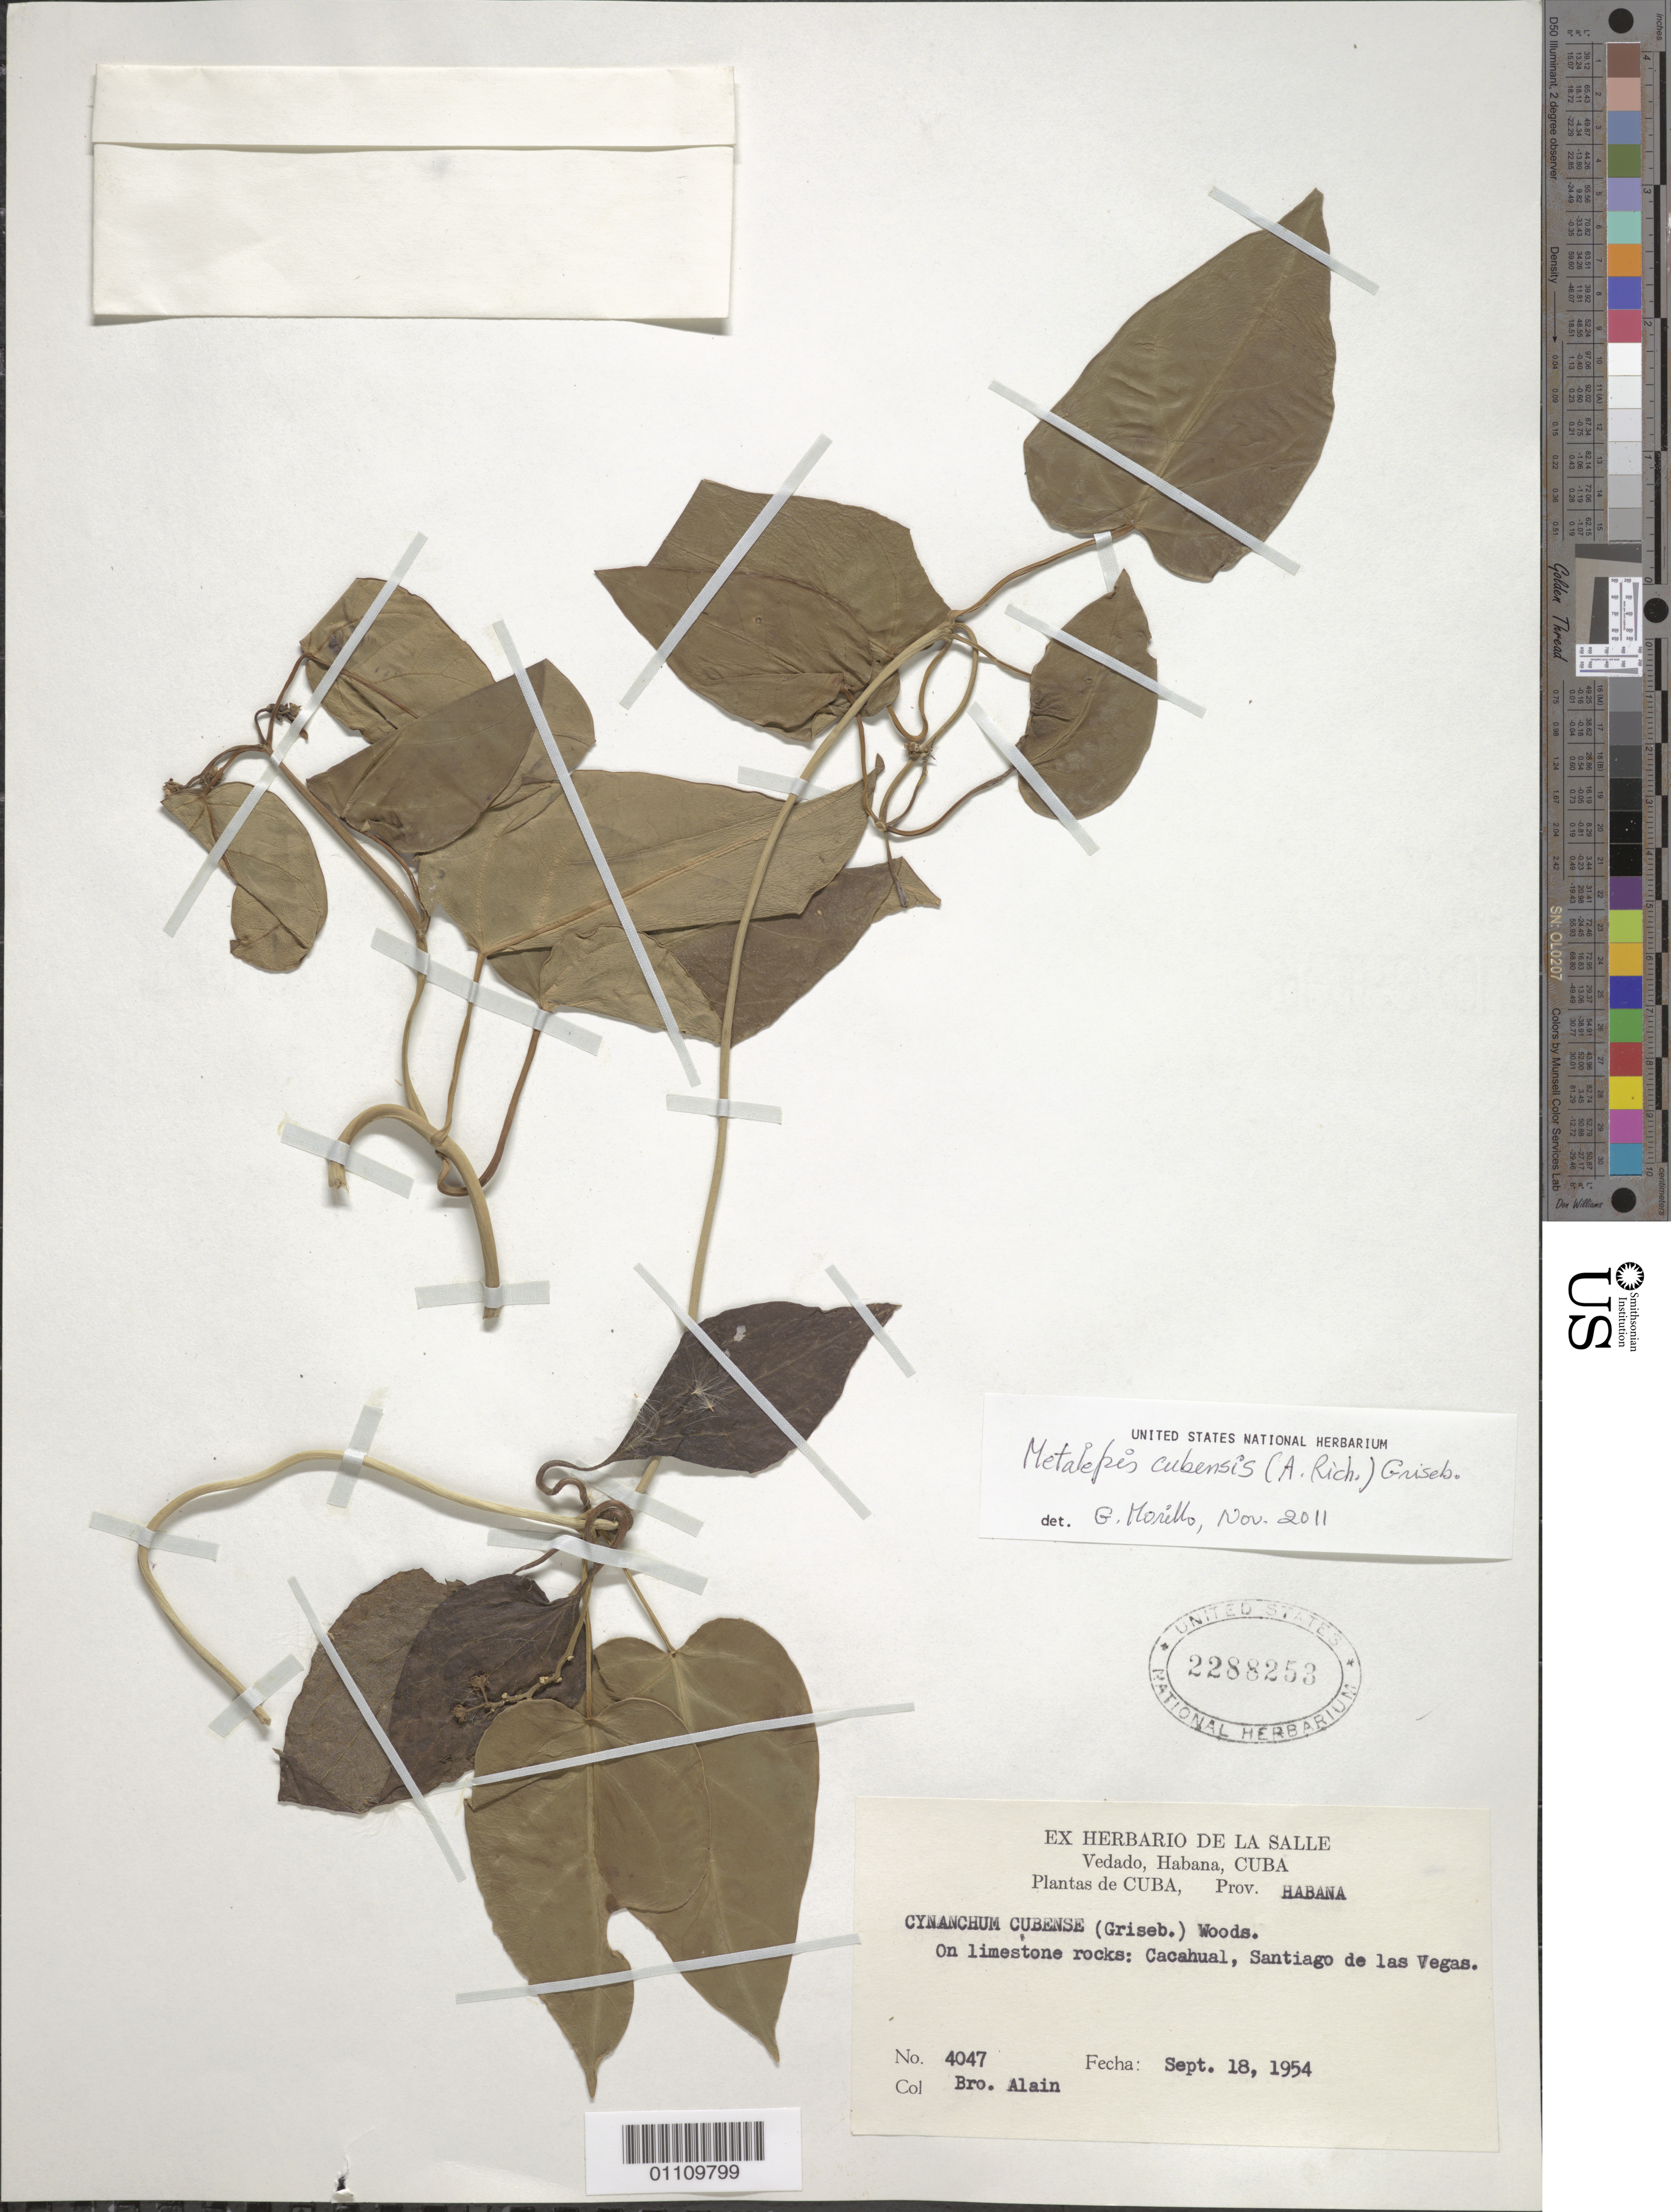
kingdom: Plantae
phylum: Tracheophyta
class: Magnoliopsida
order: Gentianales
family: Apocynaceae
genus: Metalepis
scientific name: Metalepis cubensis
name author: Griseb.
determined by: Morillo, G.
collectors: A. H. Liogier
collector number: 4047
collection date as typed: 18 Sep 1954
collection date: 1954-09-18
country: Cuba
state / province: La Habana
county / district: Municipio Boyeros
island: Cuba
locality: Cacahual, santiago de las vegas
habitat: On limestone rocks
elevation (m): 107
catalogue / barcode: US 2288253